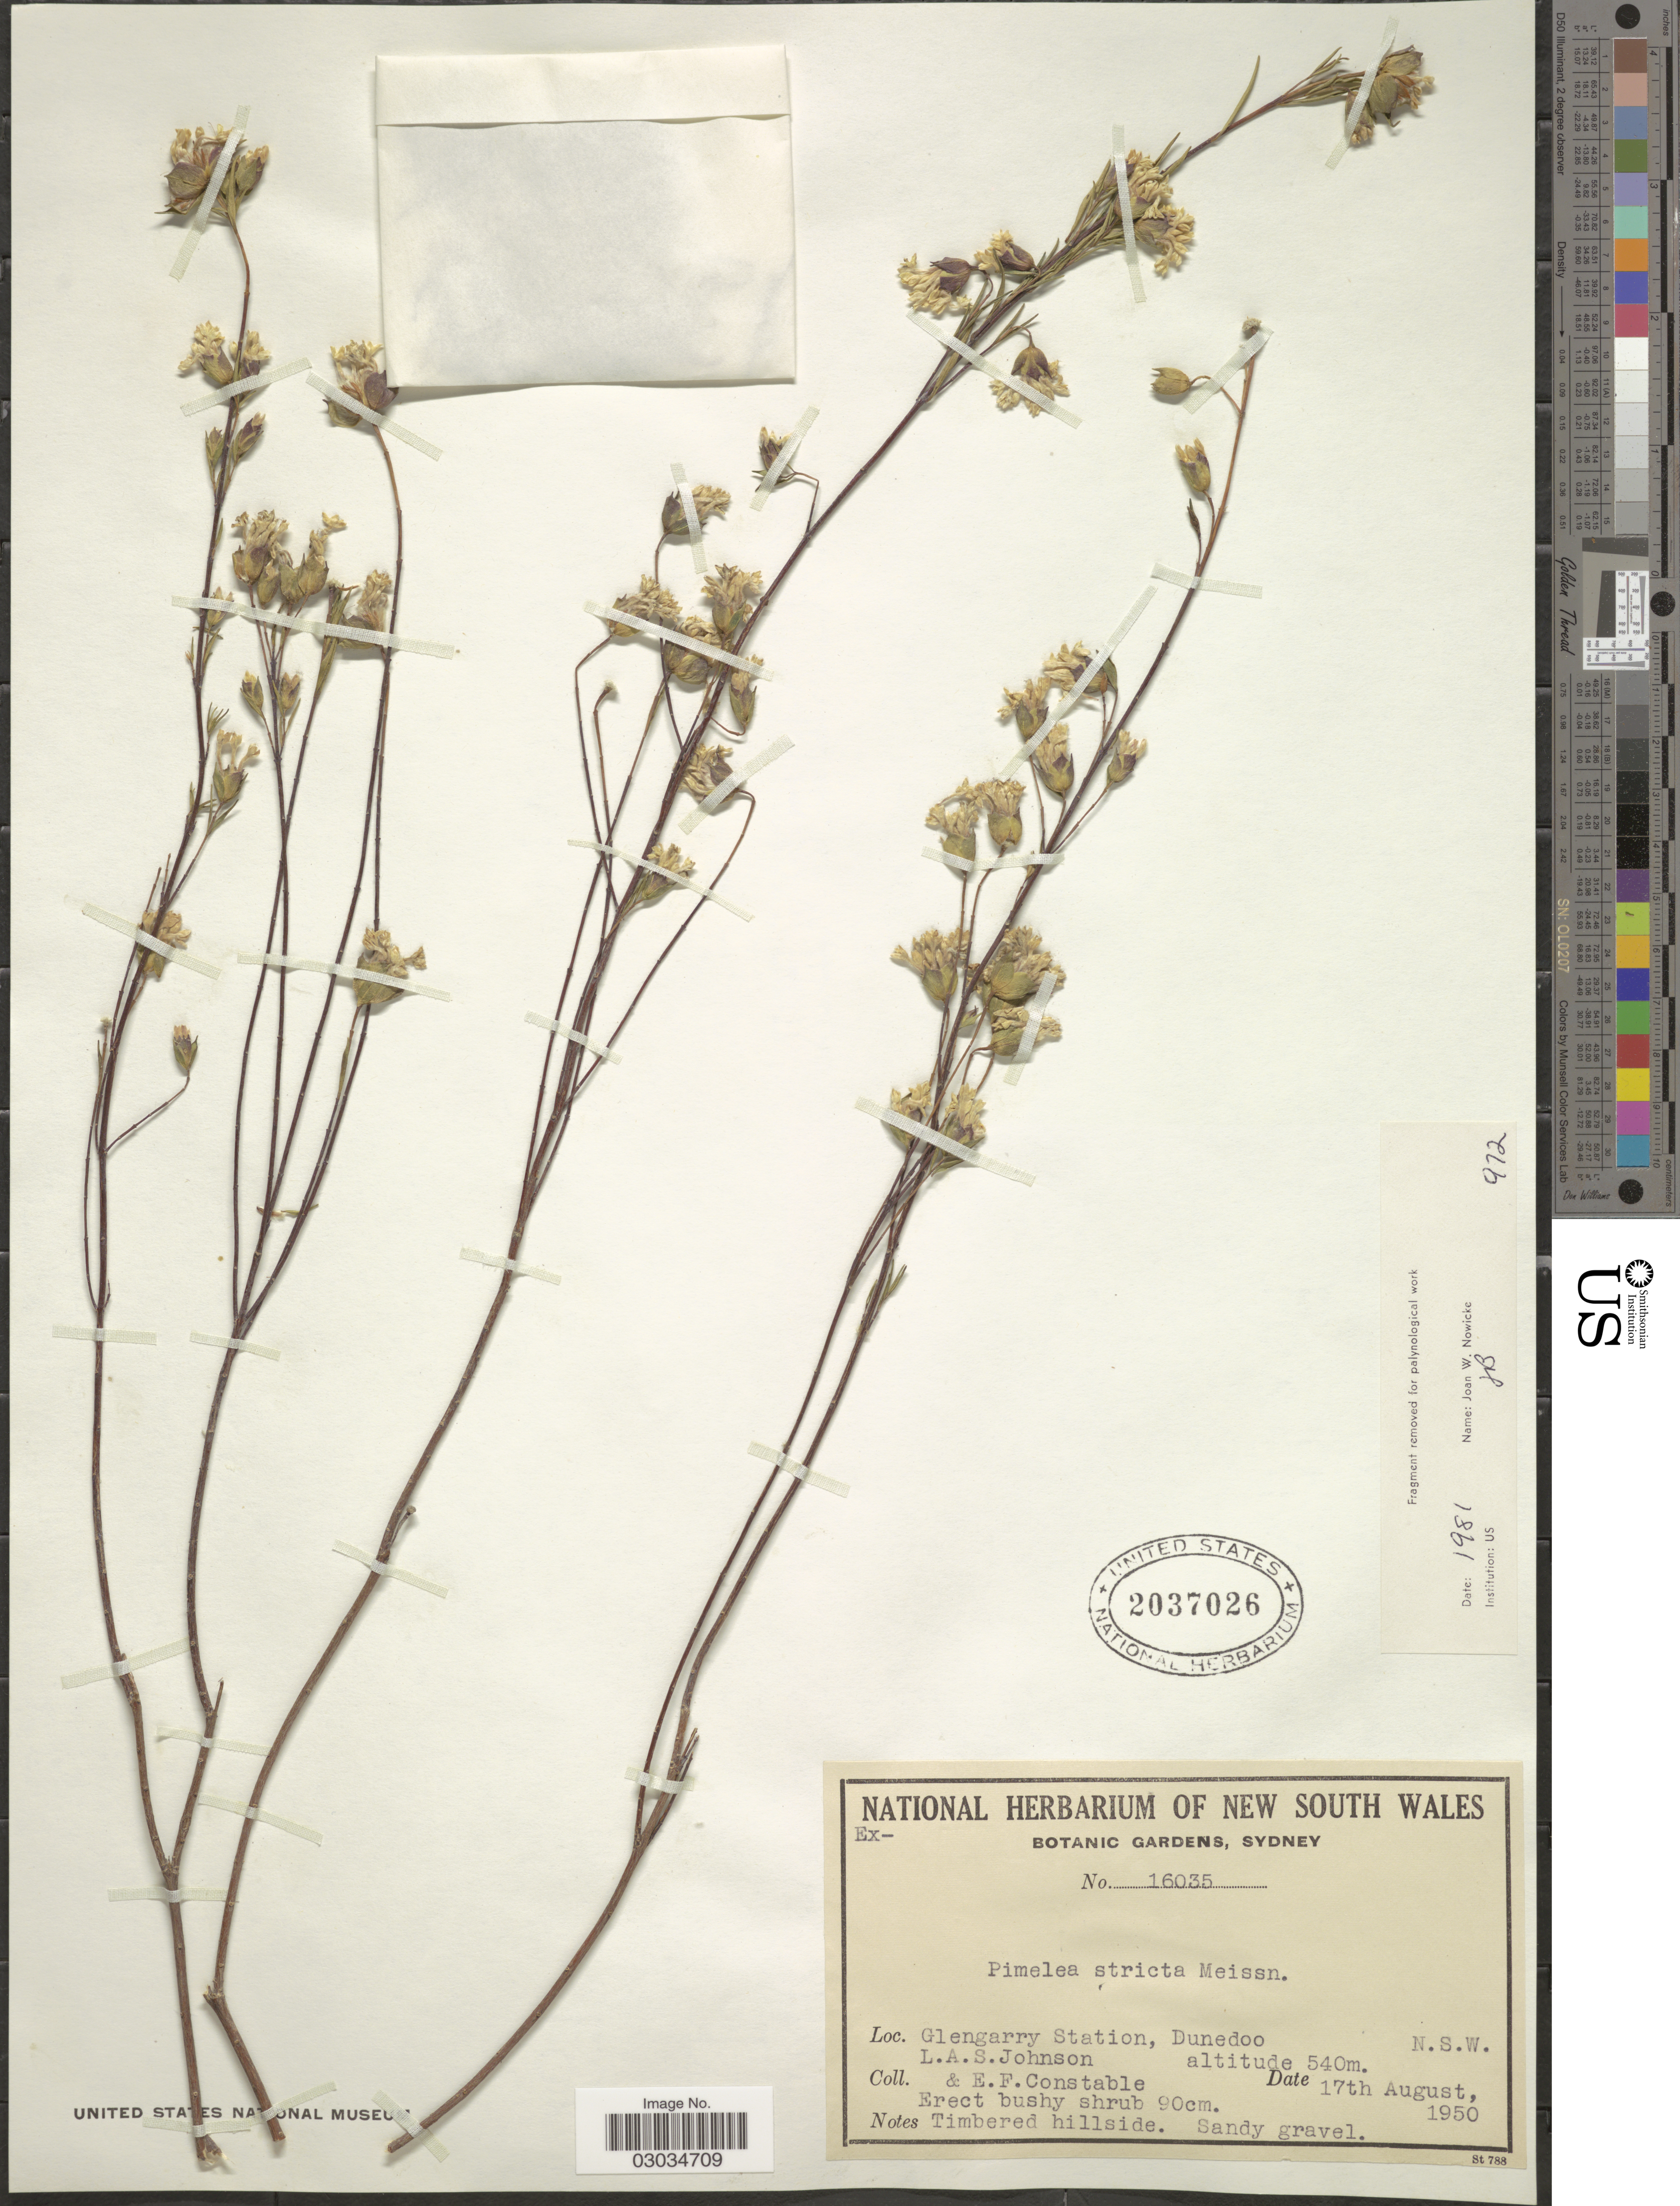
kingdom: Plantae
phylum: Tracheophyta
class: Magnoliopsida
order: Malvales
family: Thymelaeaceae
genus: Pimelea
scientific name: Pimelea stricta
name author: Meisn.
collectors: L. A. S. Johnson & E. F. Constable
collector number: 16035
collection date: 1950-08-17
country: Australia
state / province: New South Wales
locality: Glengarry Station, Dunedoo, N.S.W.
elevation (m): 540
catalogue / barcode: US 2037026